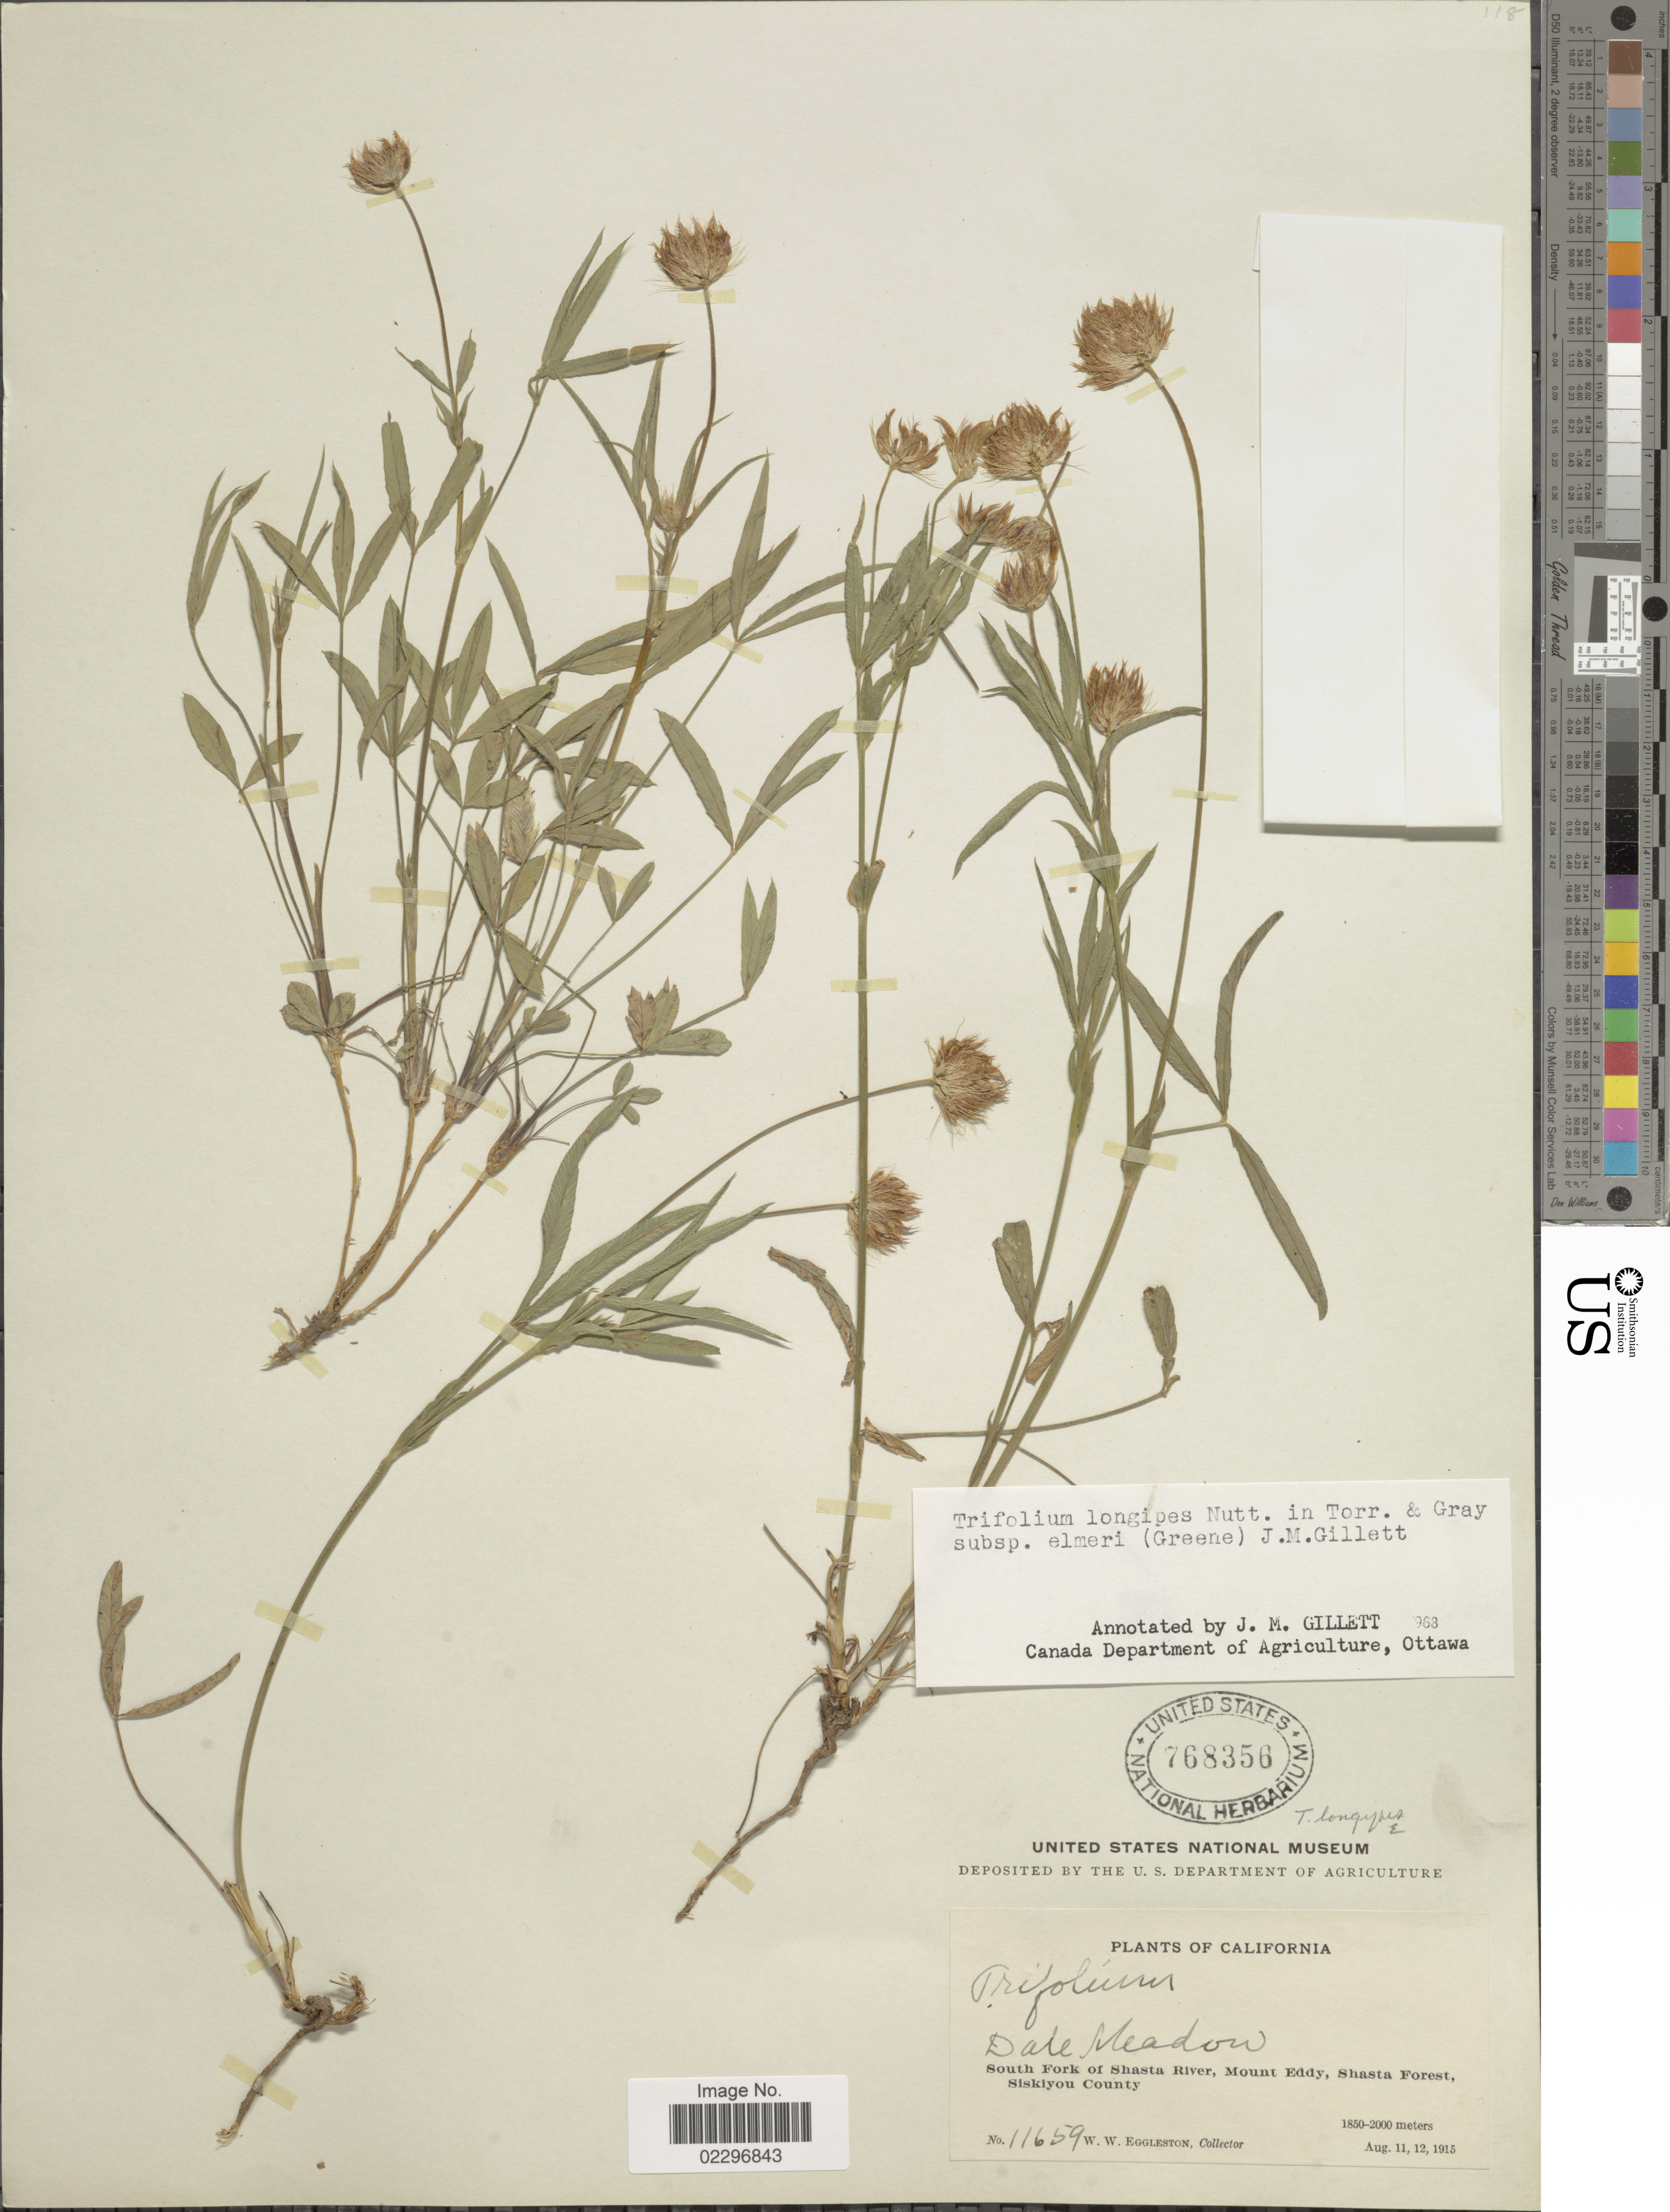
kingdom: Plantae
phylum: Tracheophyta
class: Magnoliopsida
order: Fabales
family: Fabaceae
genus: Trifolium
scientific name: Trifolium longipes subsp. elmeri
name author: (Greene) J.M. Gillett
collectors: W. W. Eggleston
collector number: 11659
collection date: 1915-08-11/1915-08-12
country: United States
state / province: California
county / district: Siskiyou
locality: Dale Meadow, South Fork of Shasta River, Mount Eddy, Shasta Forest, Siskiyou County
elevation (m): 1850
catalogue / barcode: US 768356